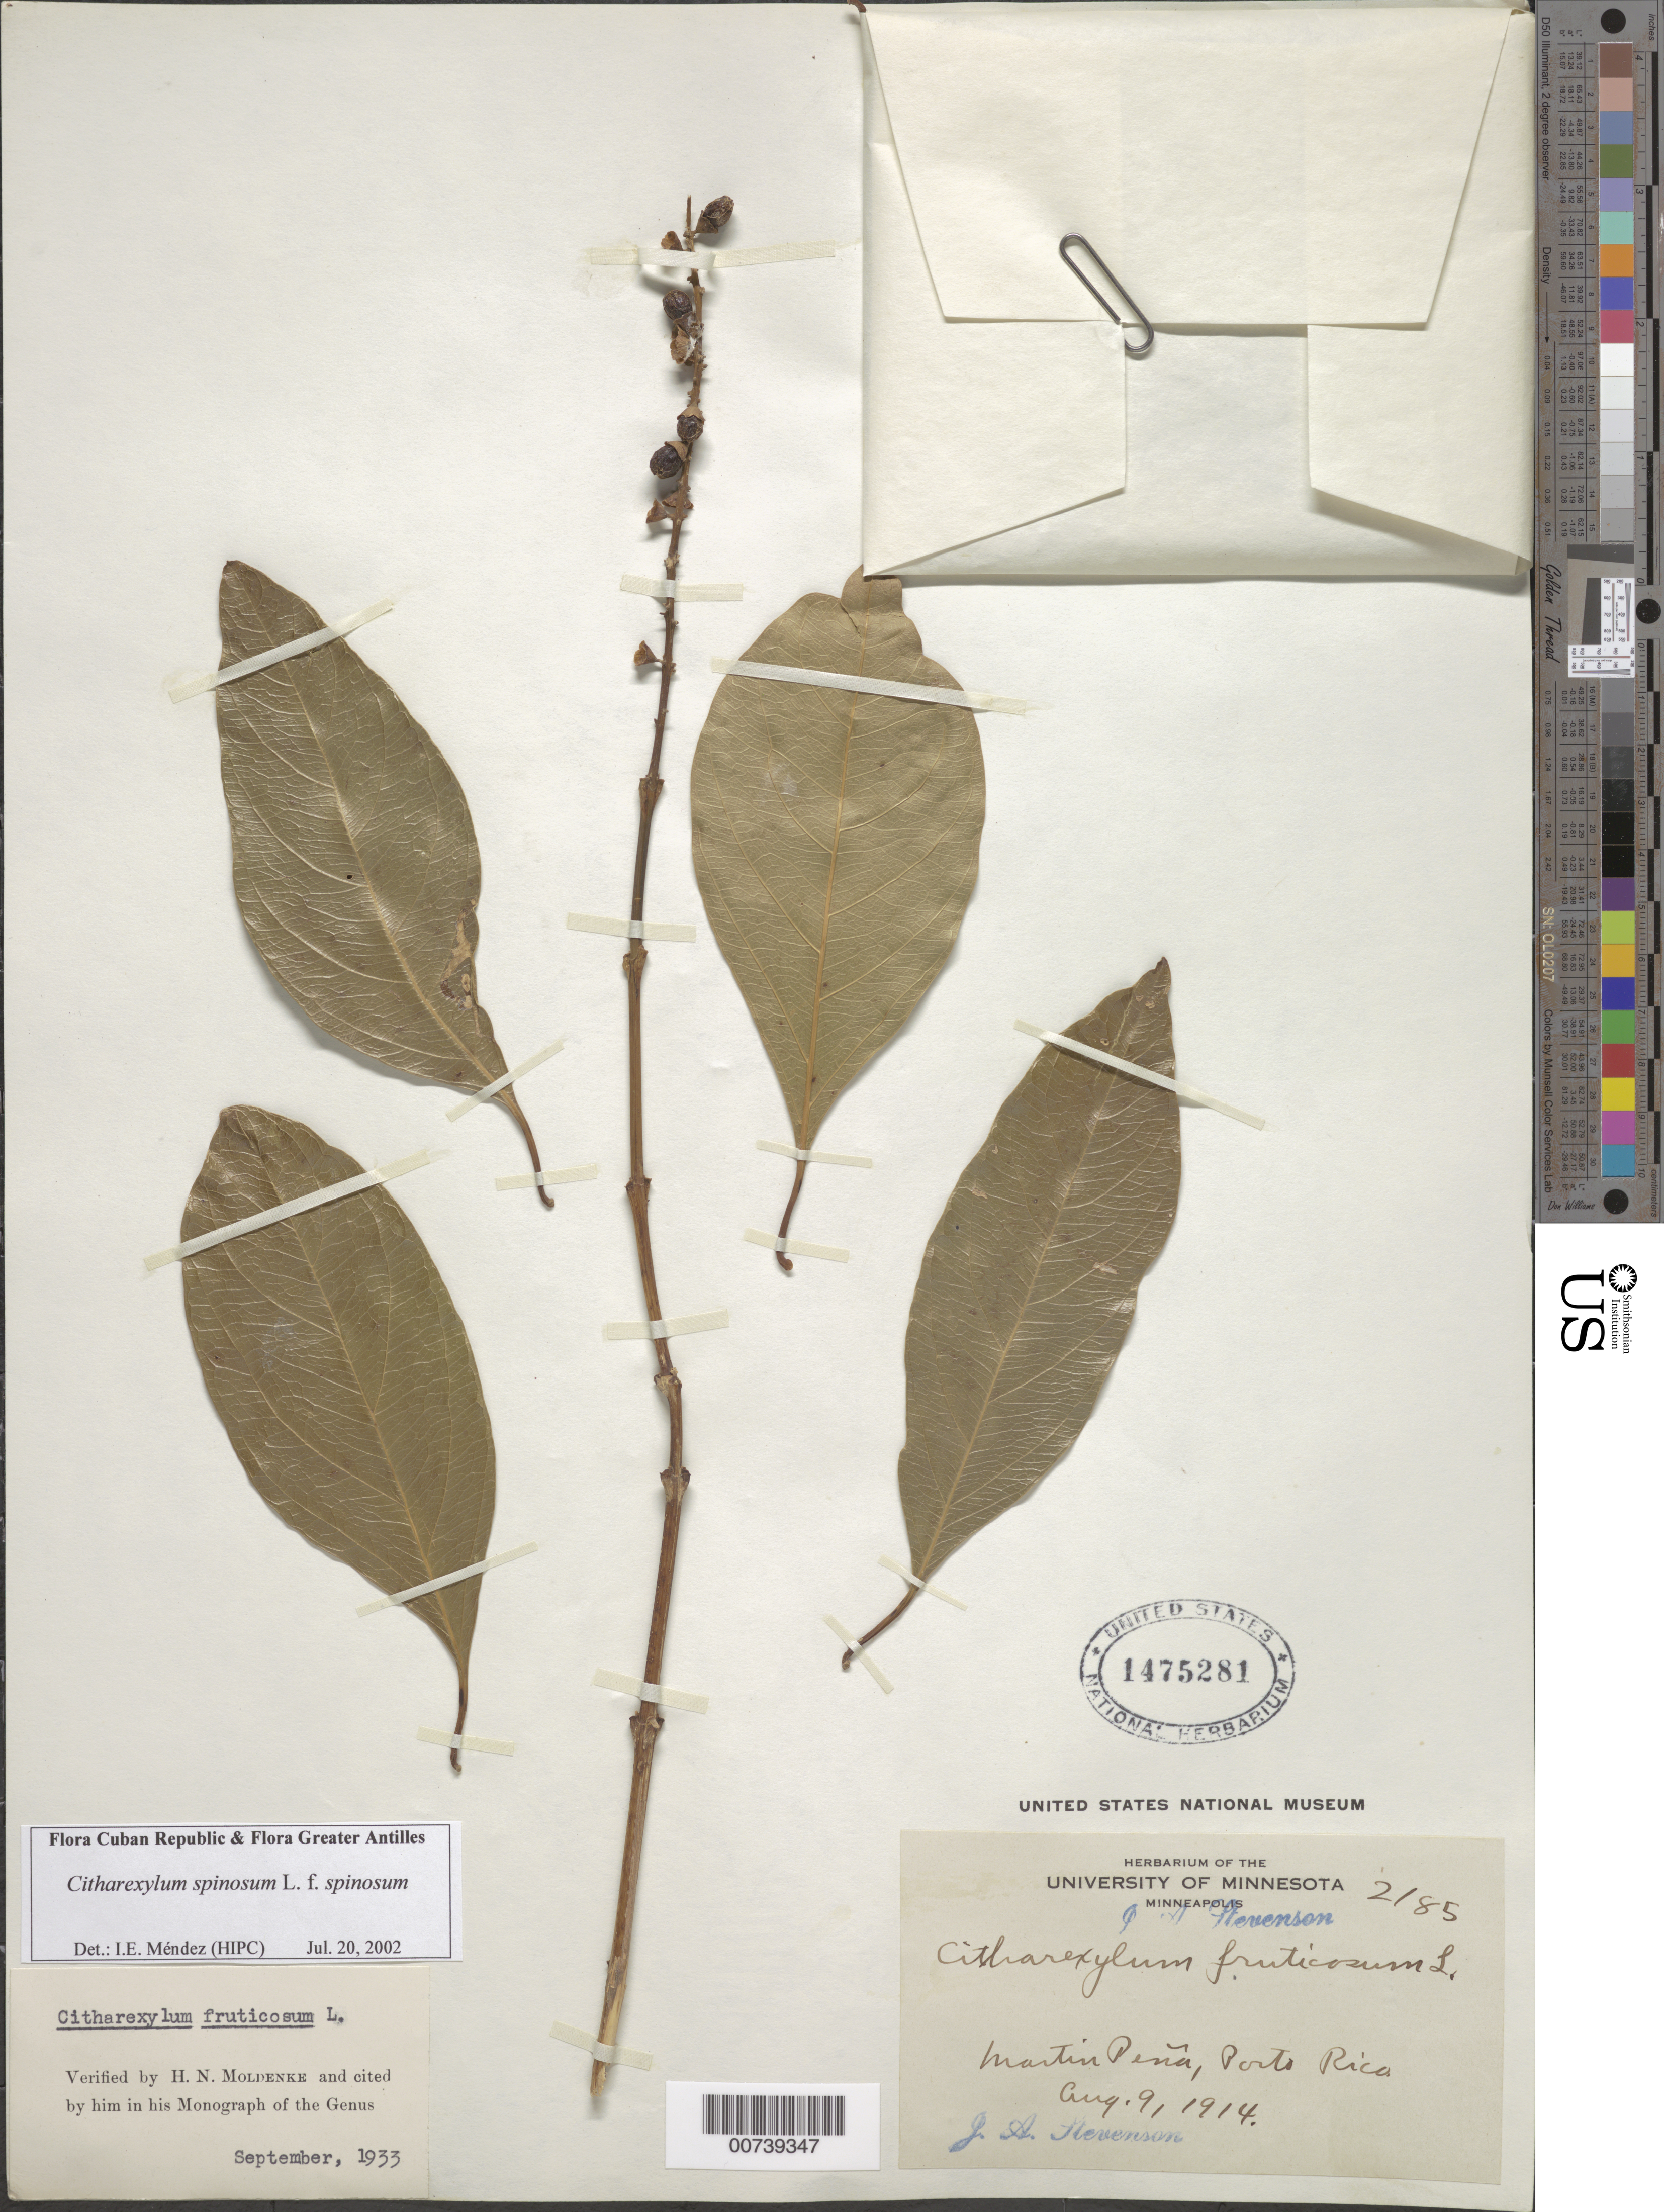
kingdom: Plantae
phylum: Tracheophyta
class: Magnoliopsida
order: Lamiales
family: Verbenaceae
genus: Citharexylum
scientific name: Citharexylum spinosum f. spinosum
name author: L.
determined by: Méndez, Isidro E., (HIPC)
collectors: J. Stevenson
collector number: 2185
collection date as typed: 09 Aug 1914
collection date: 1914-08-09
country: Puerto Rico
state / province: San Juan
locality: Martín Peña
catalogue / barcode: US 1475281